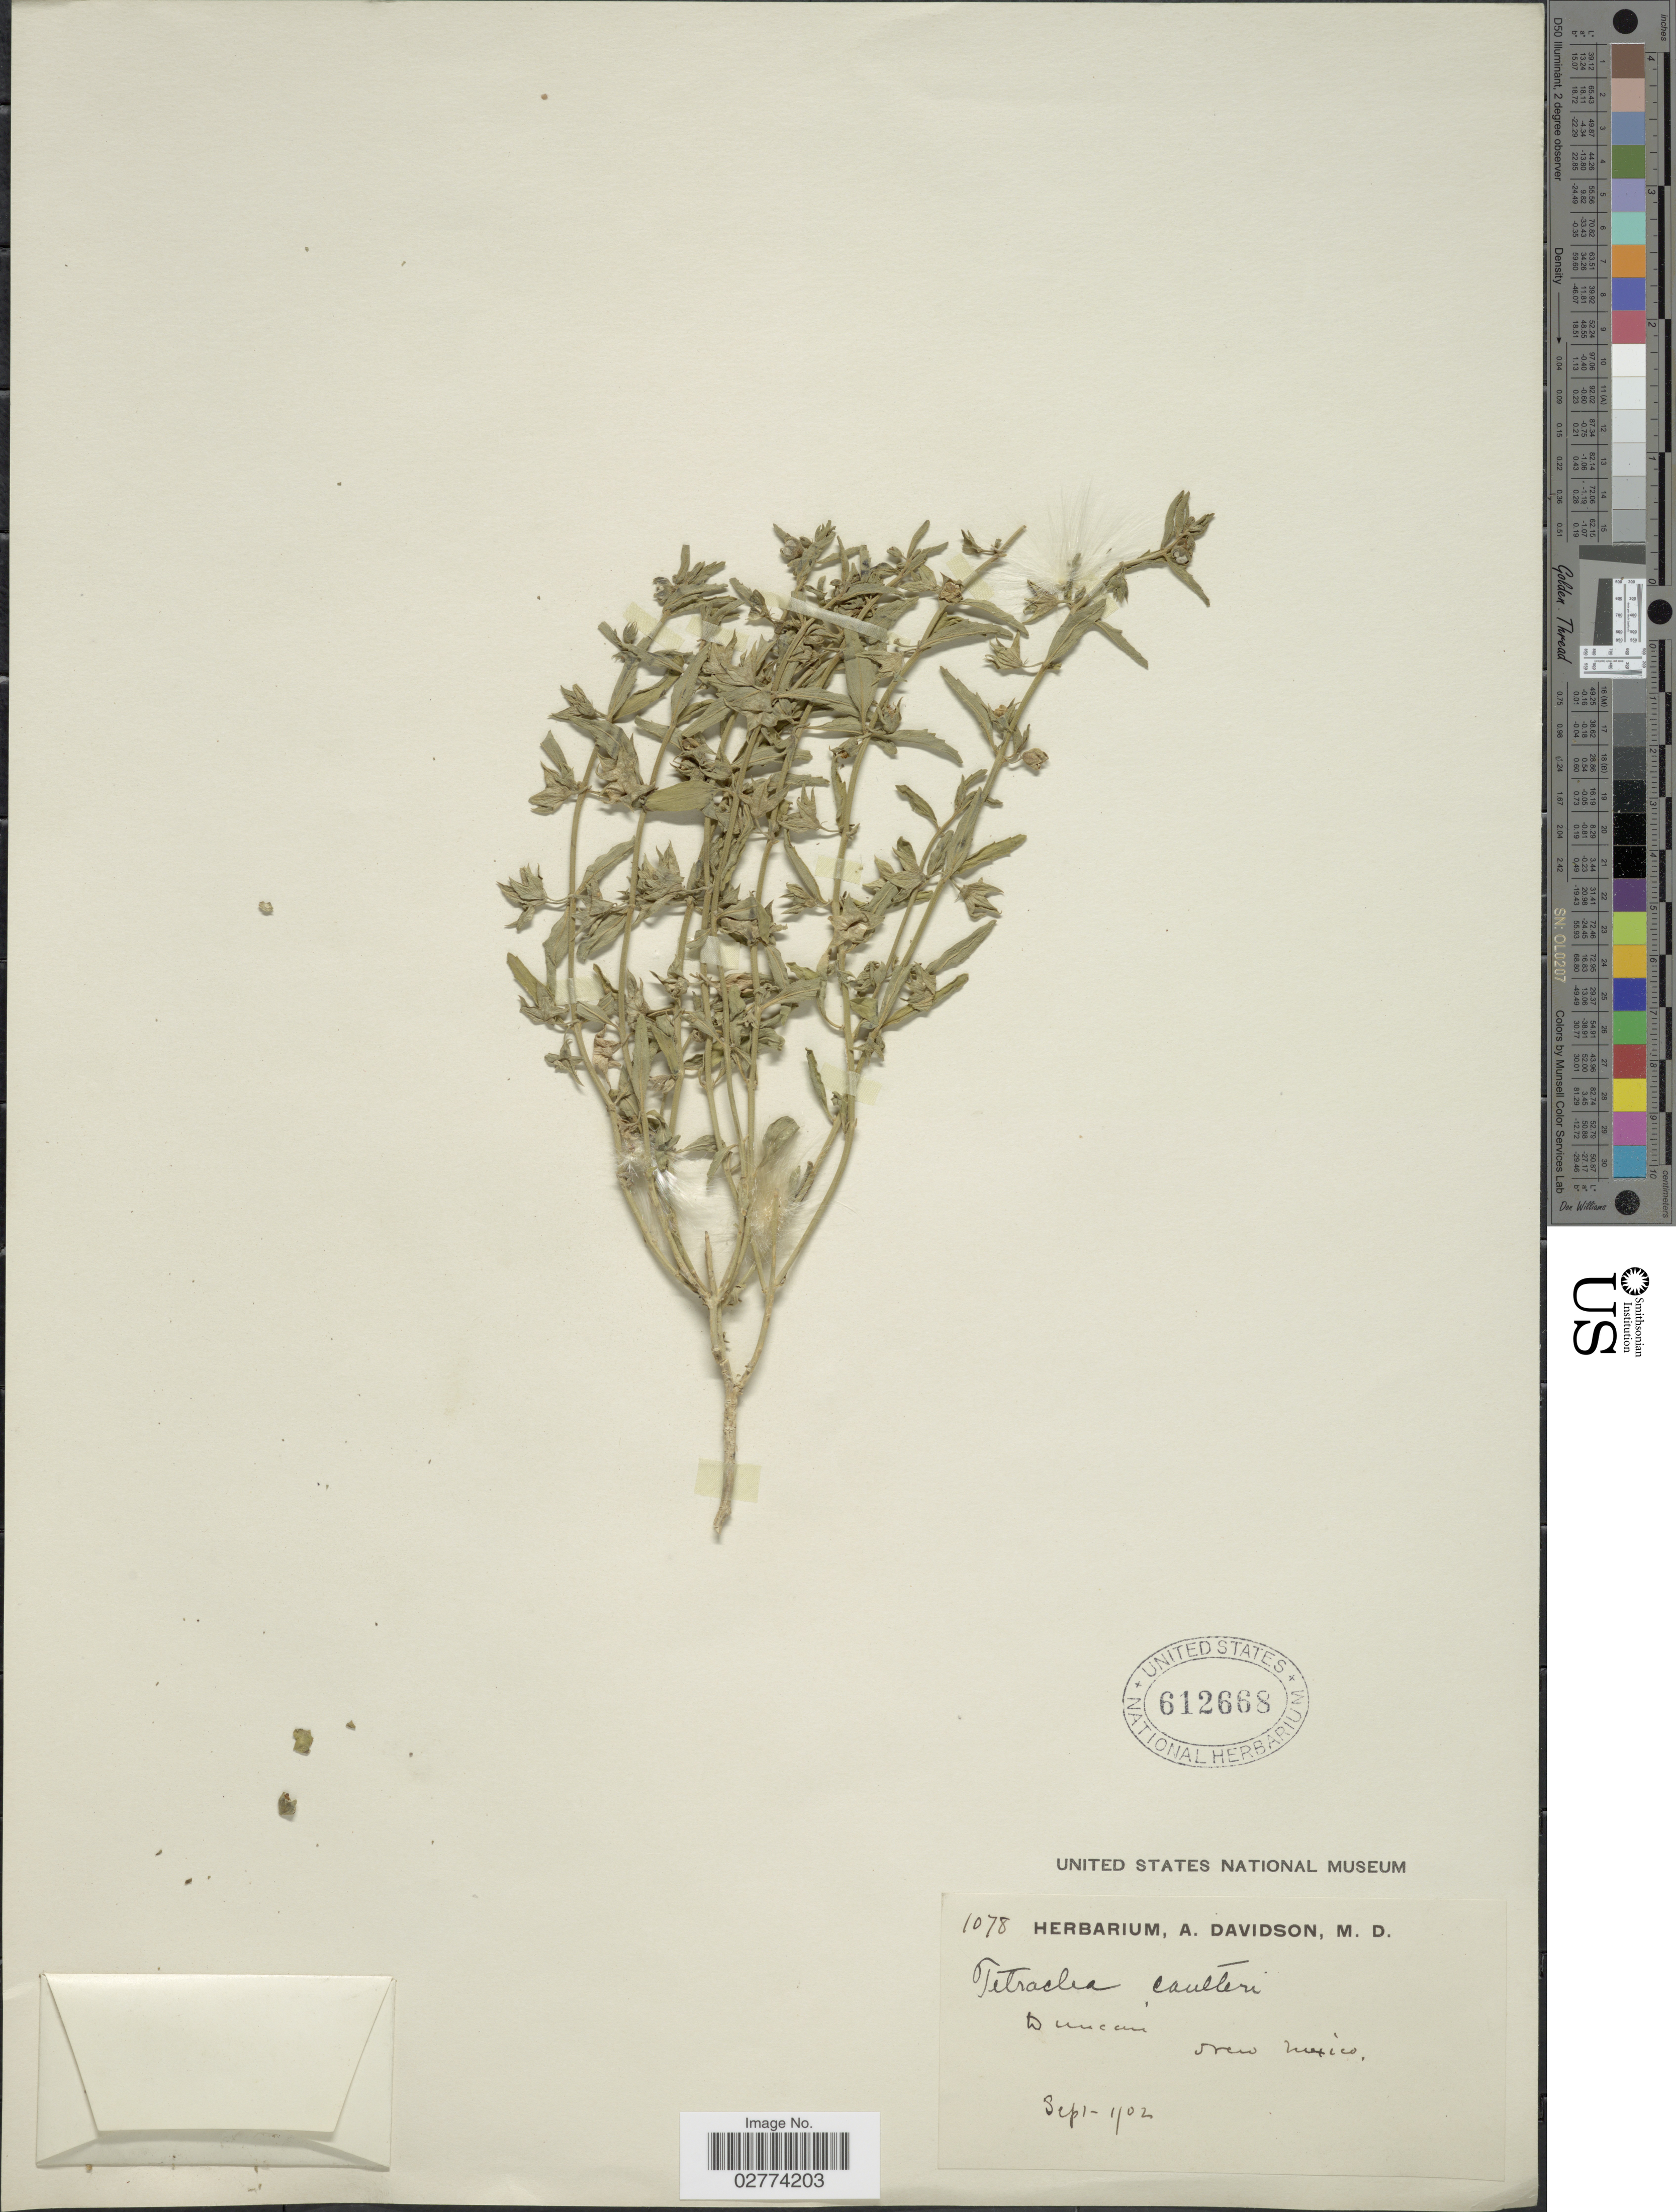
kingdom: Plantae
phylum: Tracheophyta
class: Magnoliopsida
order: Lamiales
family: Lamiaceae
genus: Tetraclea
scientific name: Tetraclea coulteri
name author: A. Gray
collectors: ex herb. A. Davidson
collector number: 1078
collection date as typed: Transcribed d/m/y: 1/9/2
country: United States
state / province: New Mexico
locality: Duncan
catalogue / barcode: US 612668